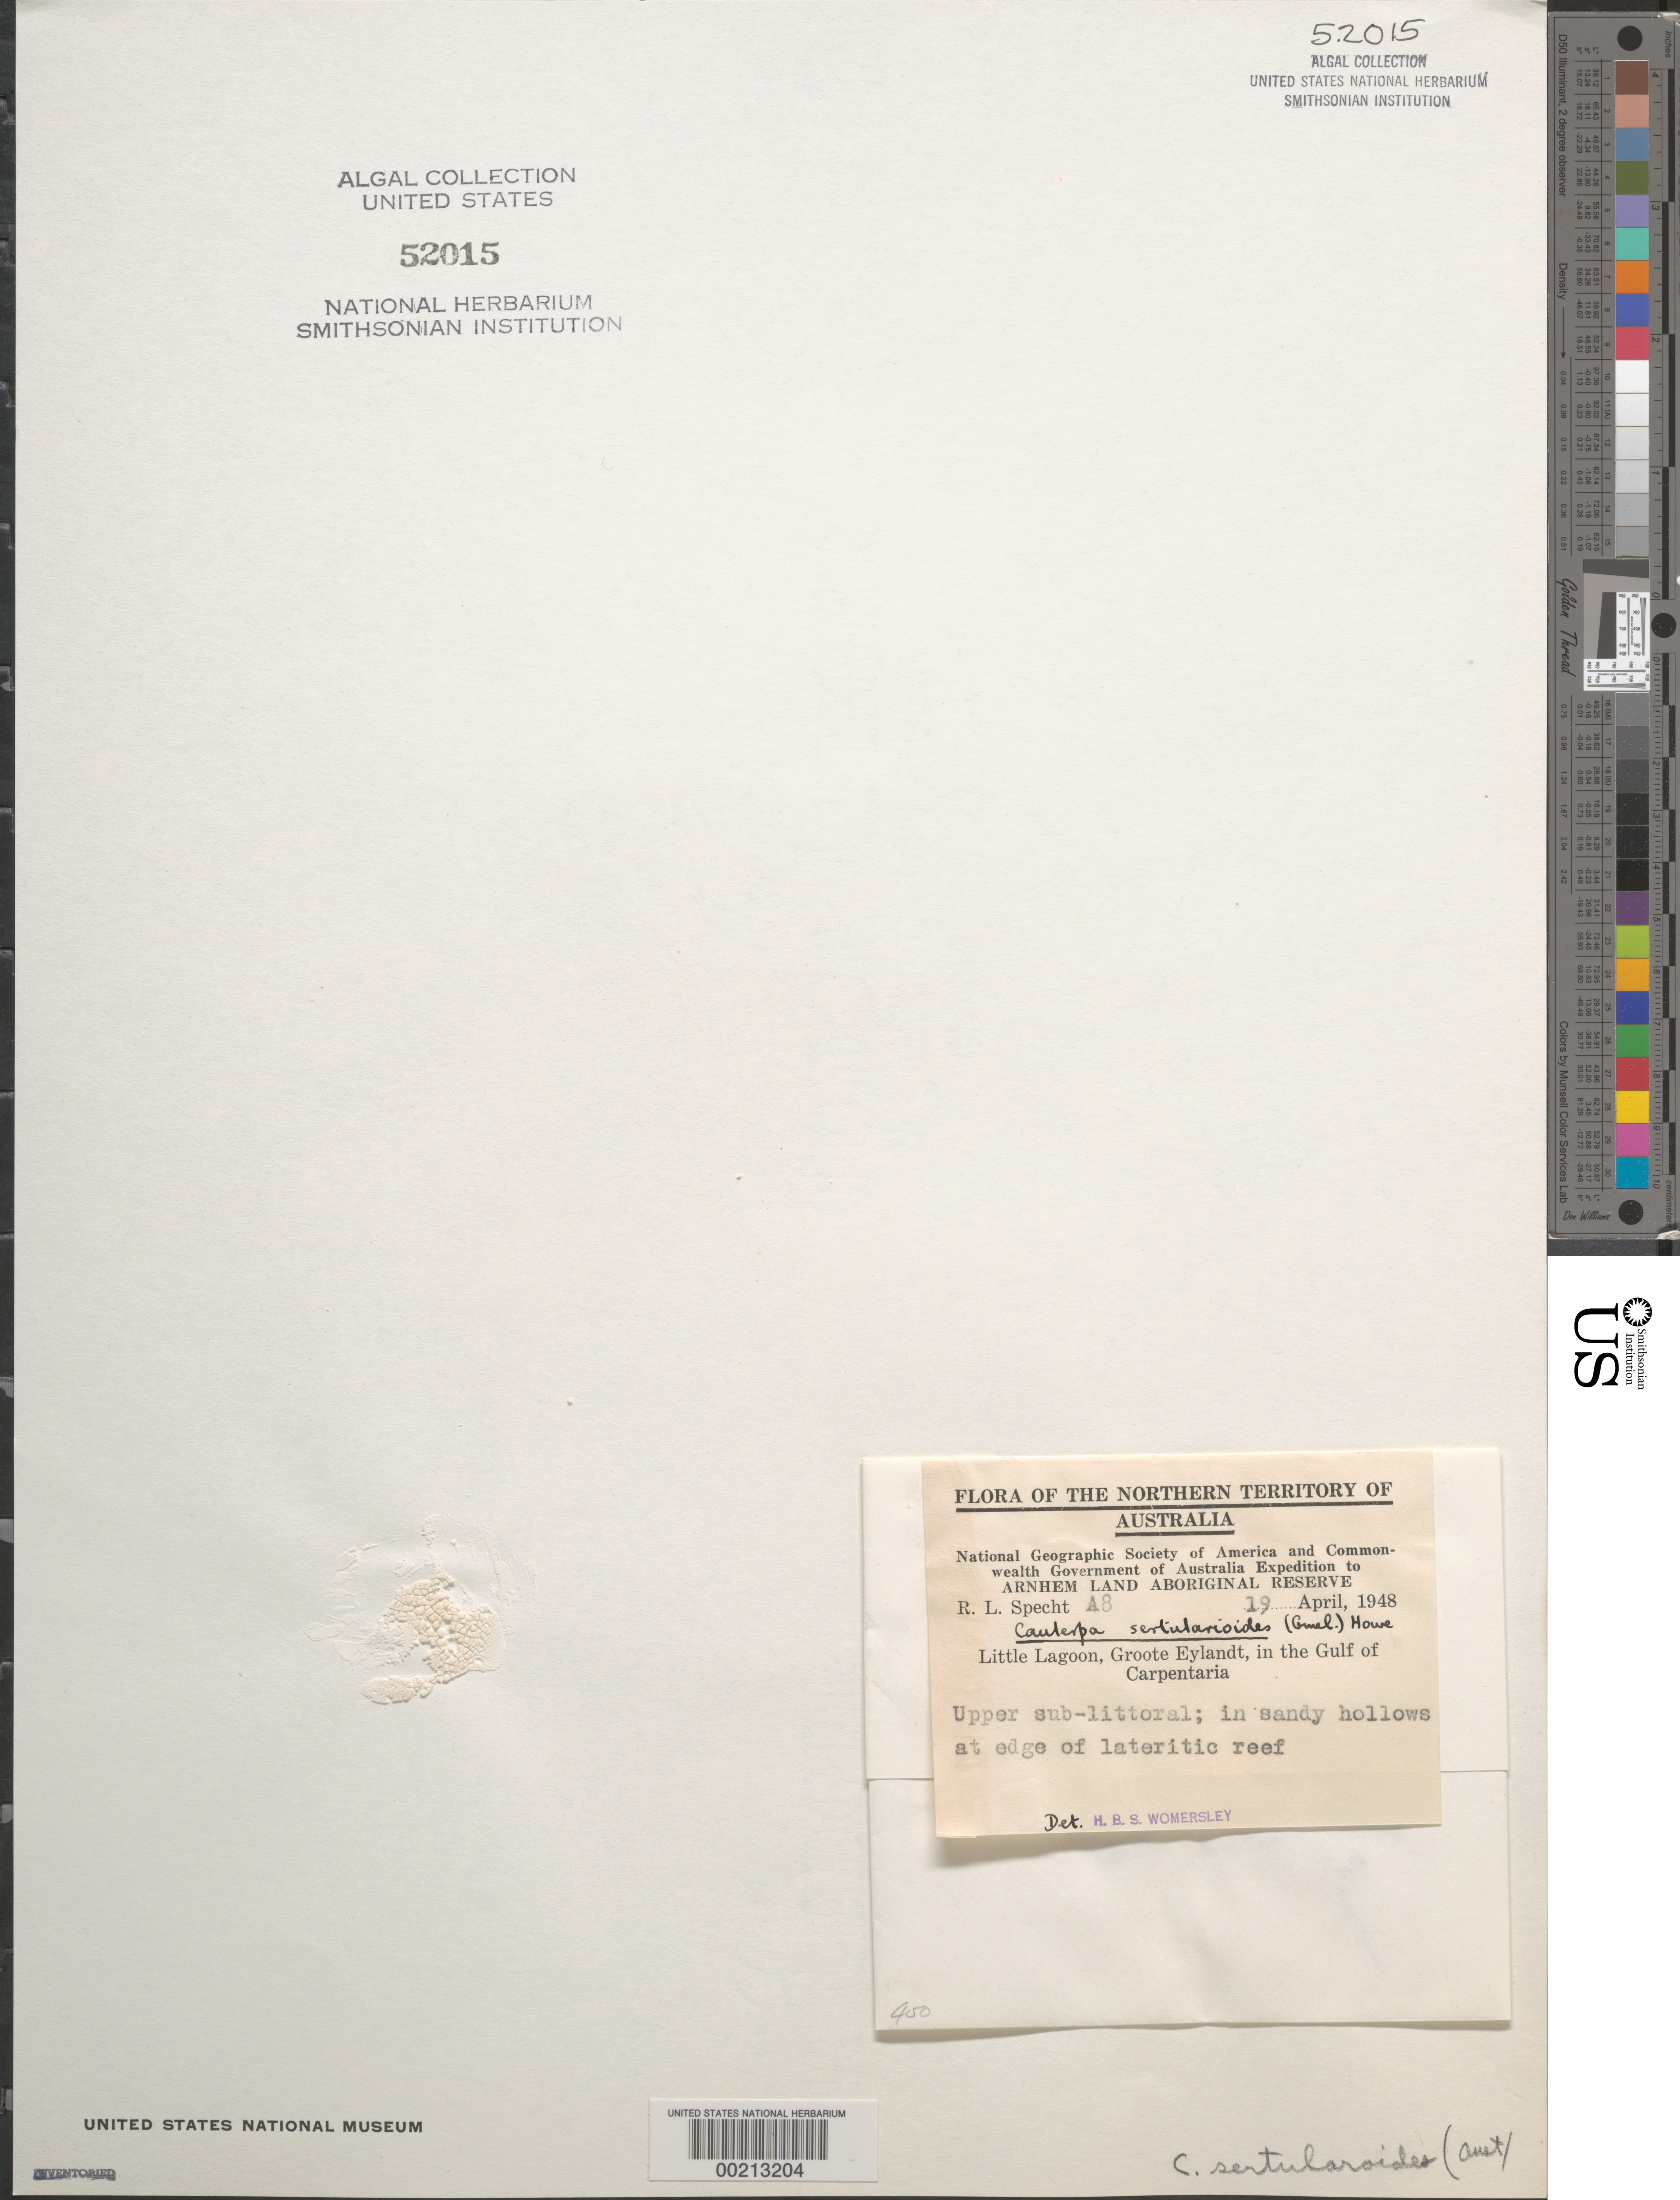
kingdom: Plantae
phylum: Chlorophyta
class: Ulvophyceae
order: Bryopsidales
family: Caulerpaceae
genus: Caulerpa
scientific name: Caulerpa sertularioides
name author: (S.G. Gmel.) M. Howe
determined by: Womersley, H. B. S.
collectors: R. L. Specht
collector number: A8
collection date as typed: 19 Apr 1948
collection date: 1948-04-19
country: Australia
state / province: Northern Territory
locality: Gulf of carpentaria, groote eylandt, little lagoon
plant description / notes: National Geographic Society of America and Commonwealth Government of Australia Expedition to Arnhem Land Aboriginal Reserve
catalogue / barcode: US 52015